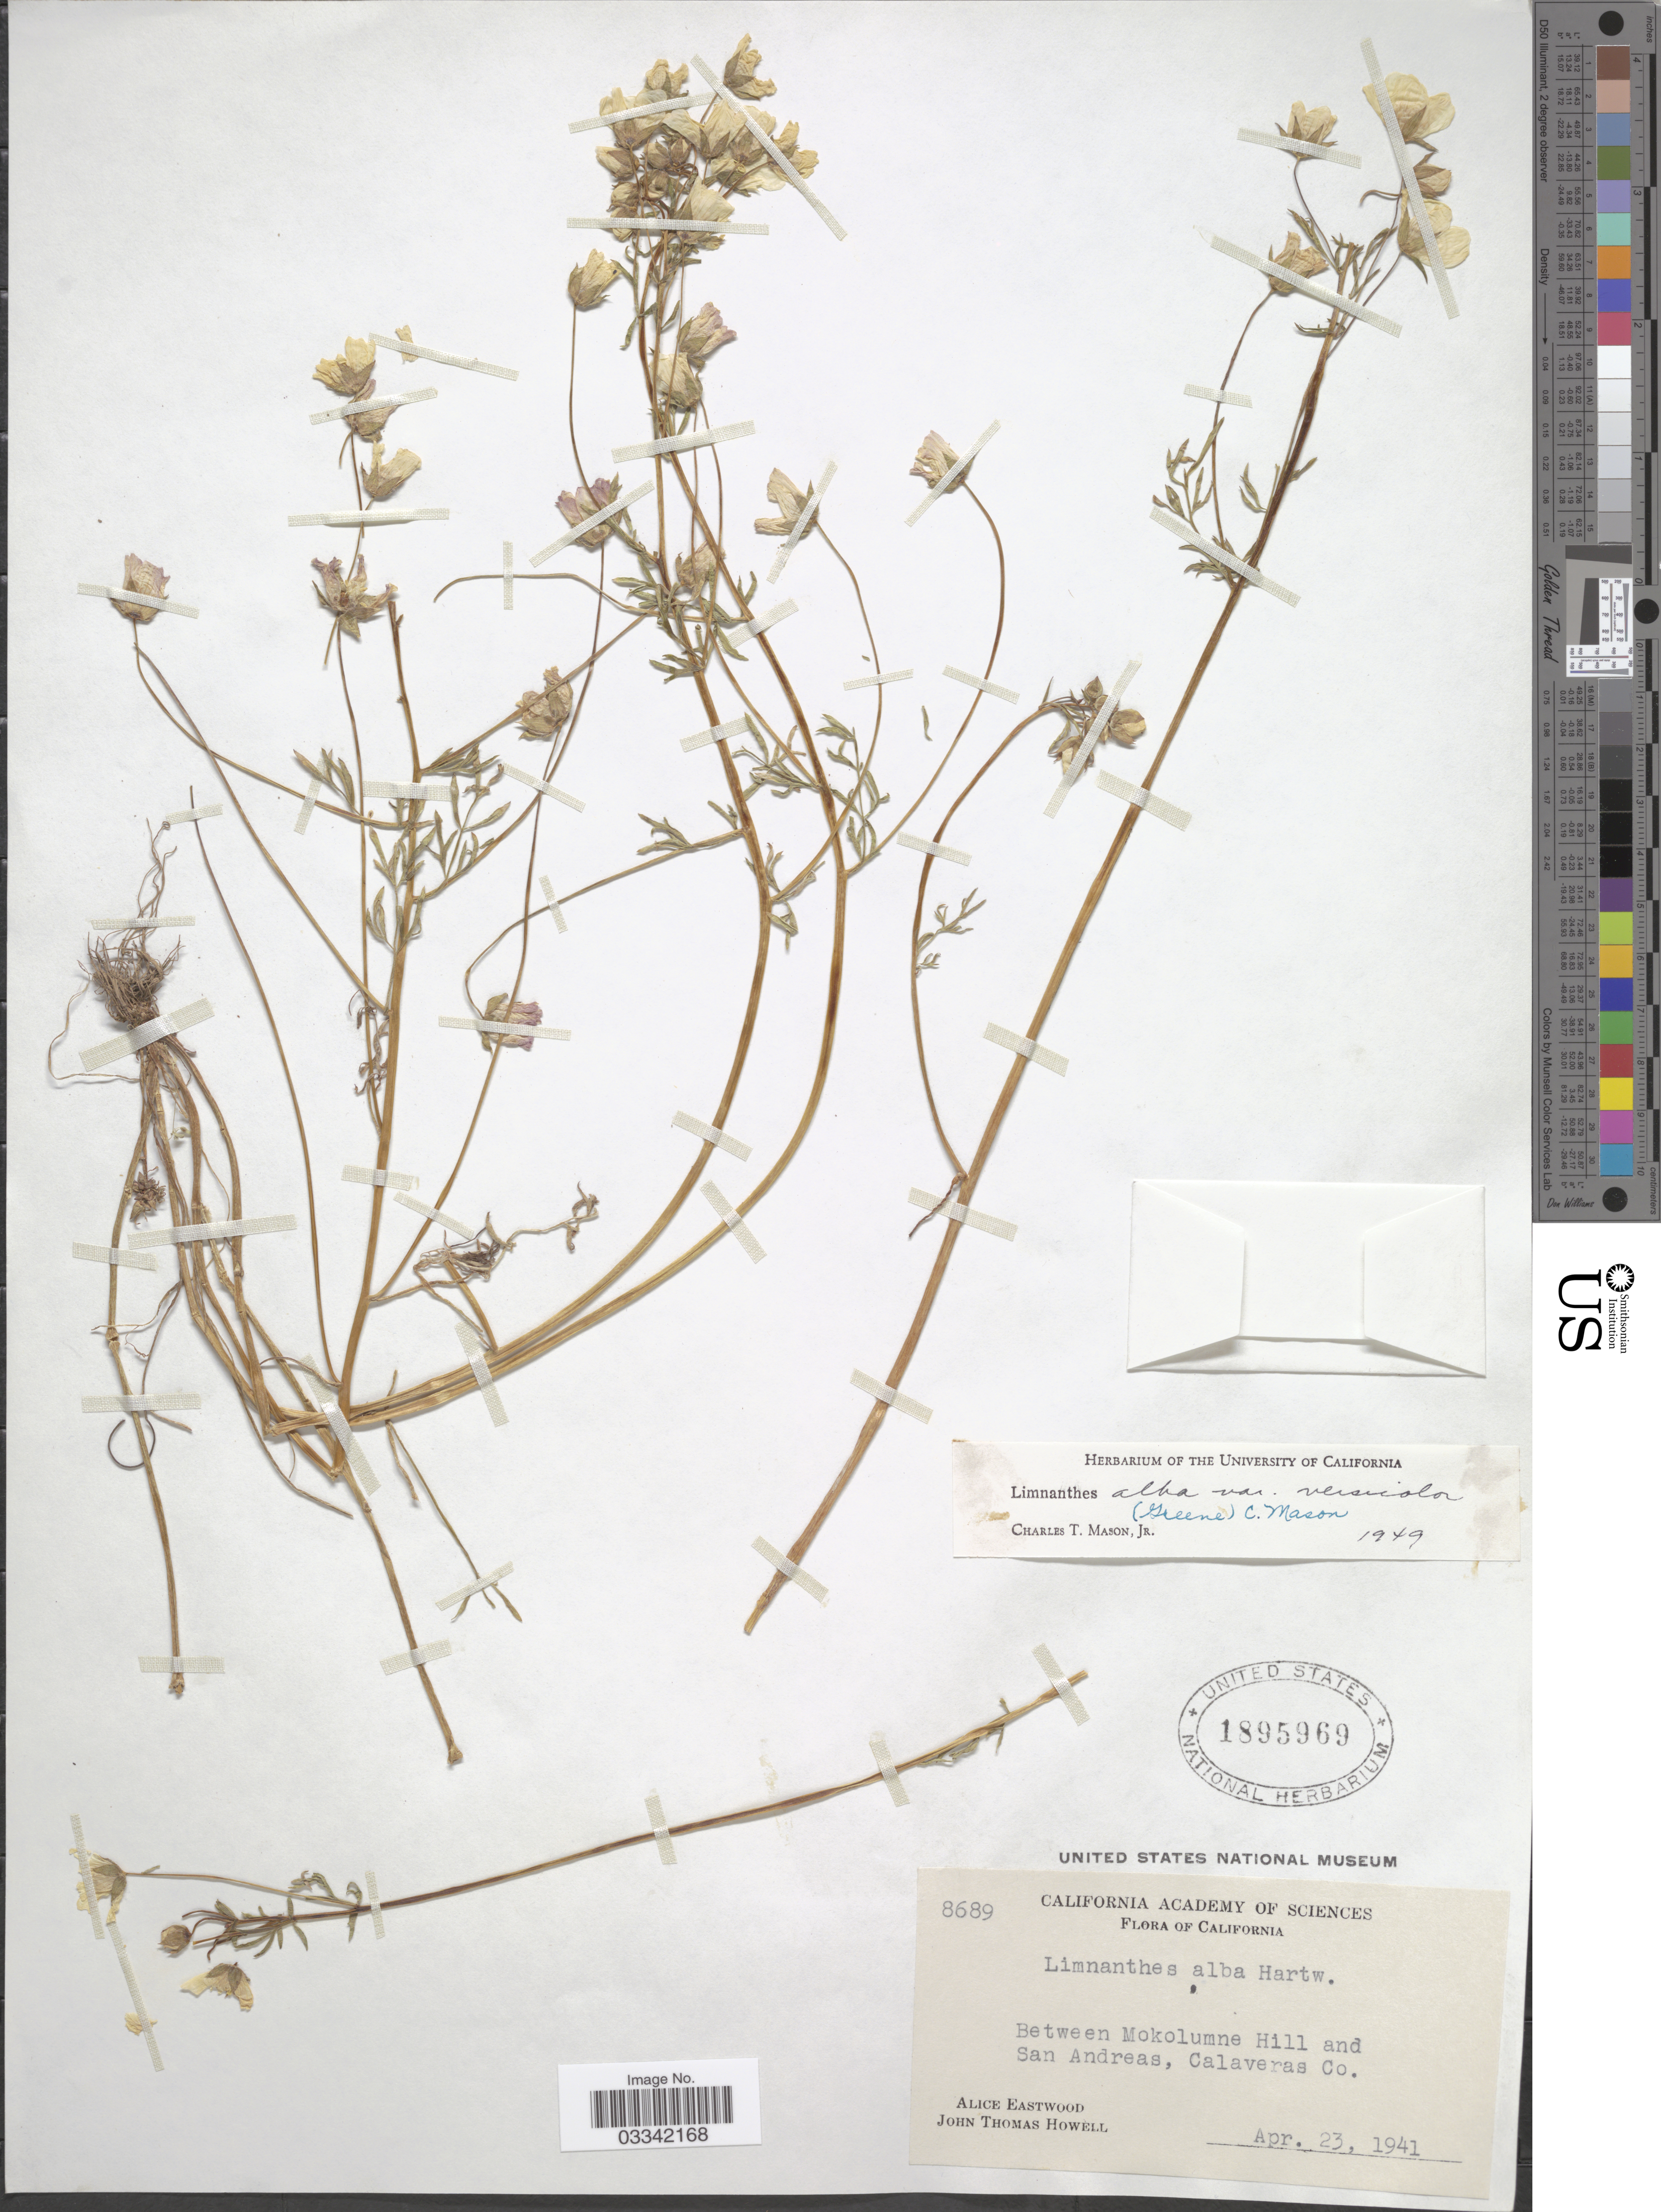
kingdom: Plantae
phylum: Tracheophyta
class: Magnoliopsida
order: Brassicales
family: Limnanthaceae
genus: Limnanthes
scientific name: Limnanthes alba var. versicolor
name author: (Greene) C.T. Mason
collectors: A. Eastwood & J. T. Howell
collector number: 8689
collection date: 1941-04-23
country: United States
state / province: California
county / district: Calaveras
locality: Between Mokolumne Hill and San Adreas, Calaveras Co.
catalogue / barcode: US 1895969